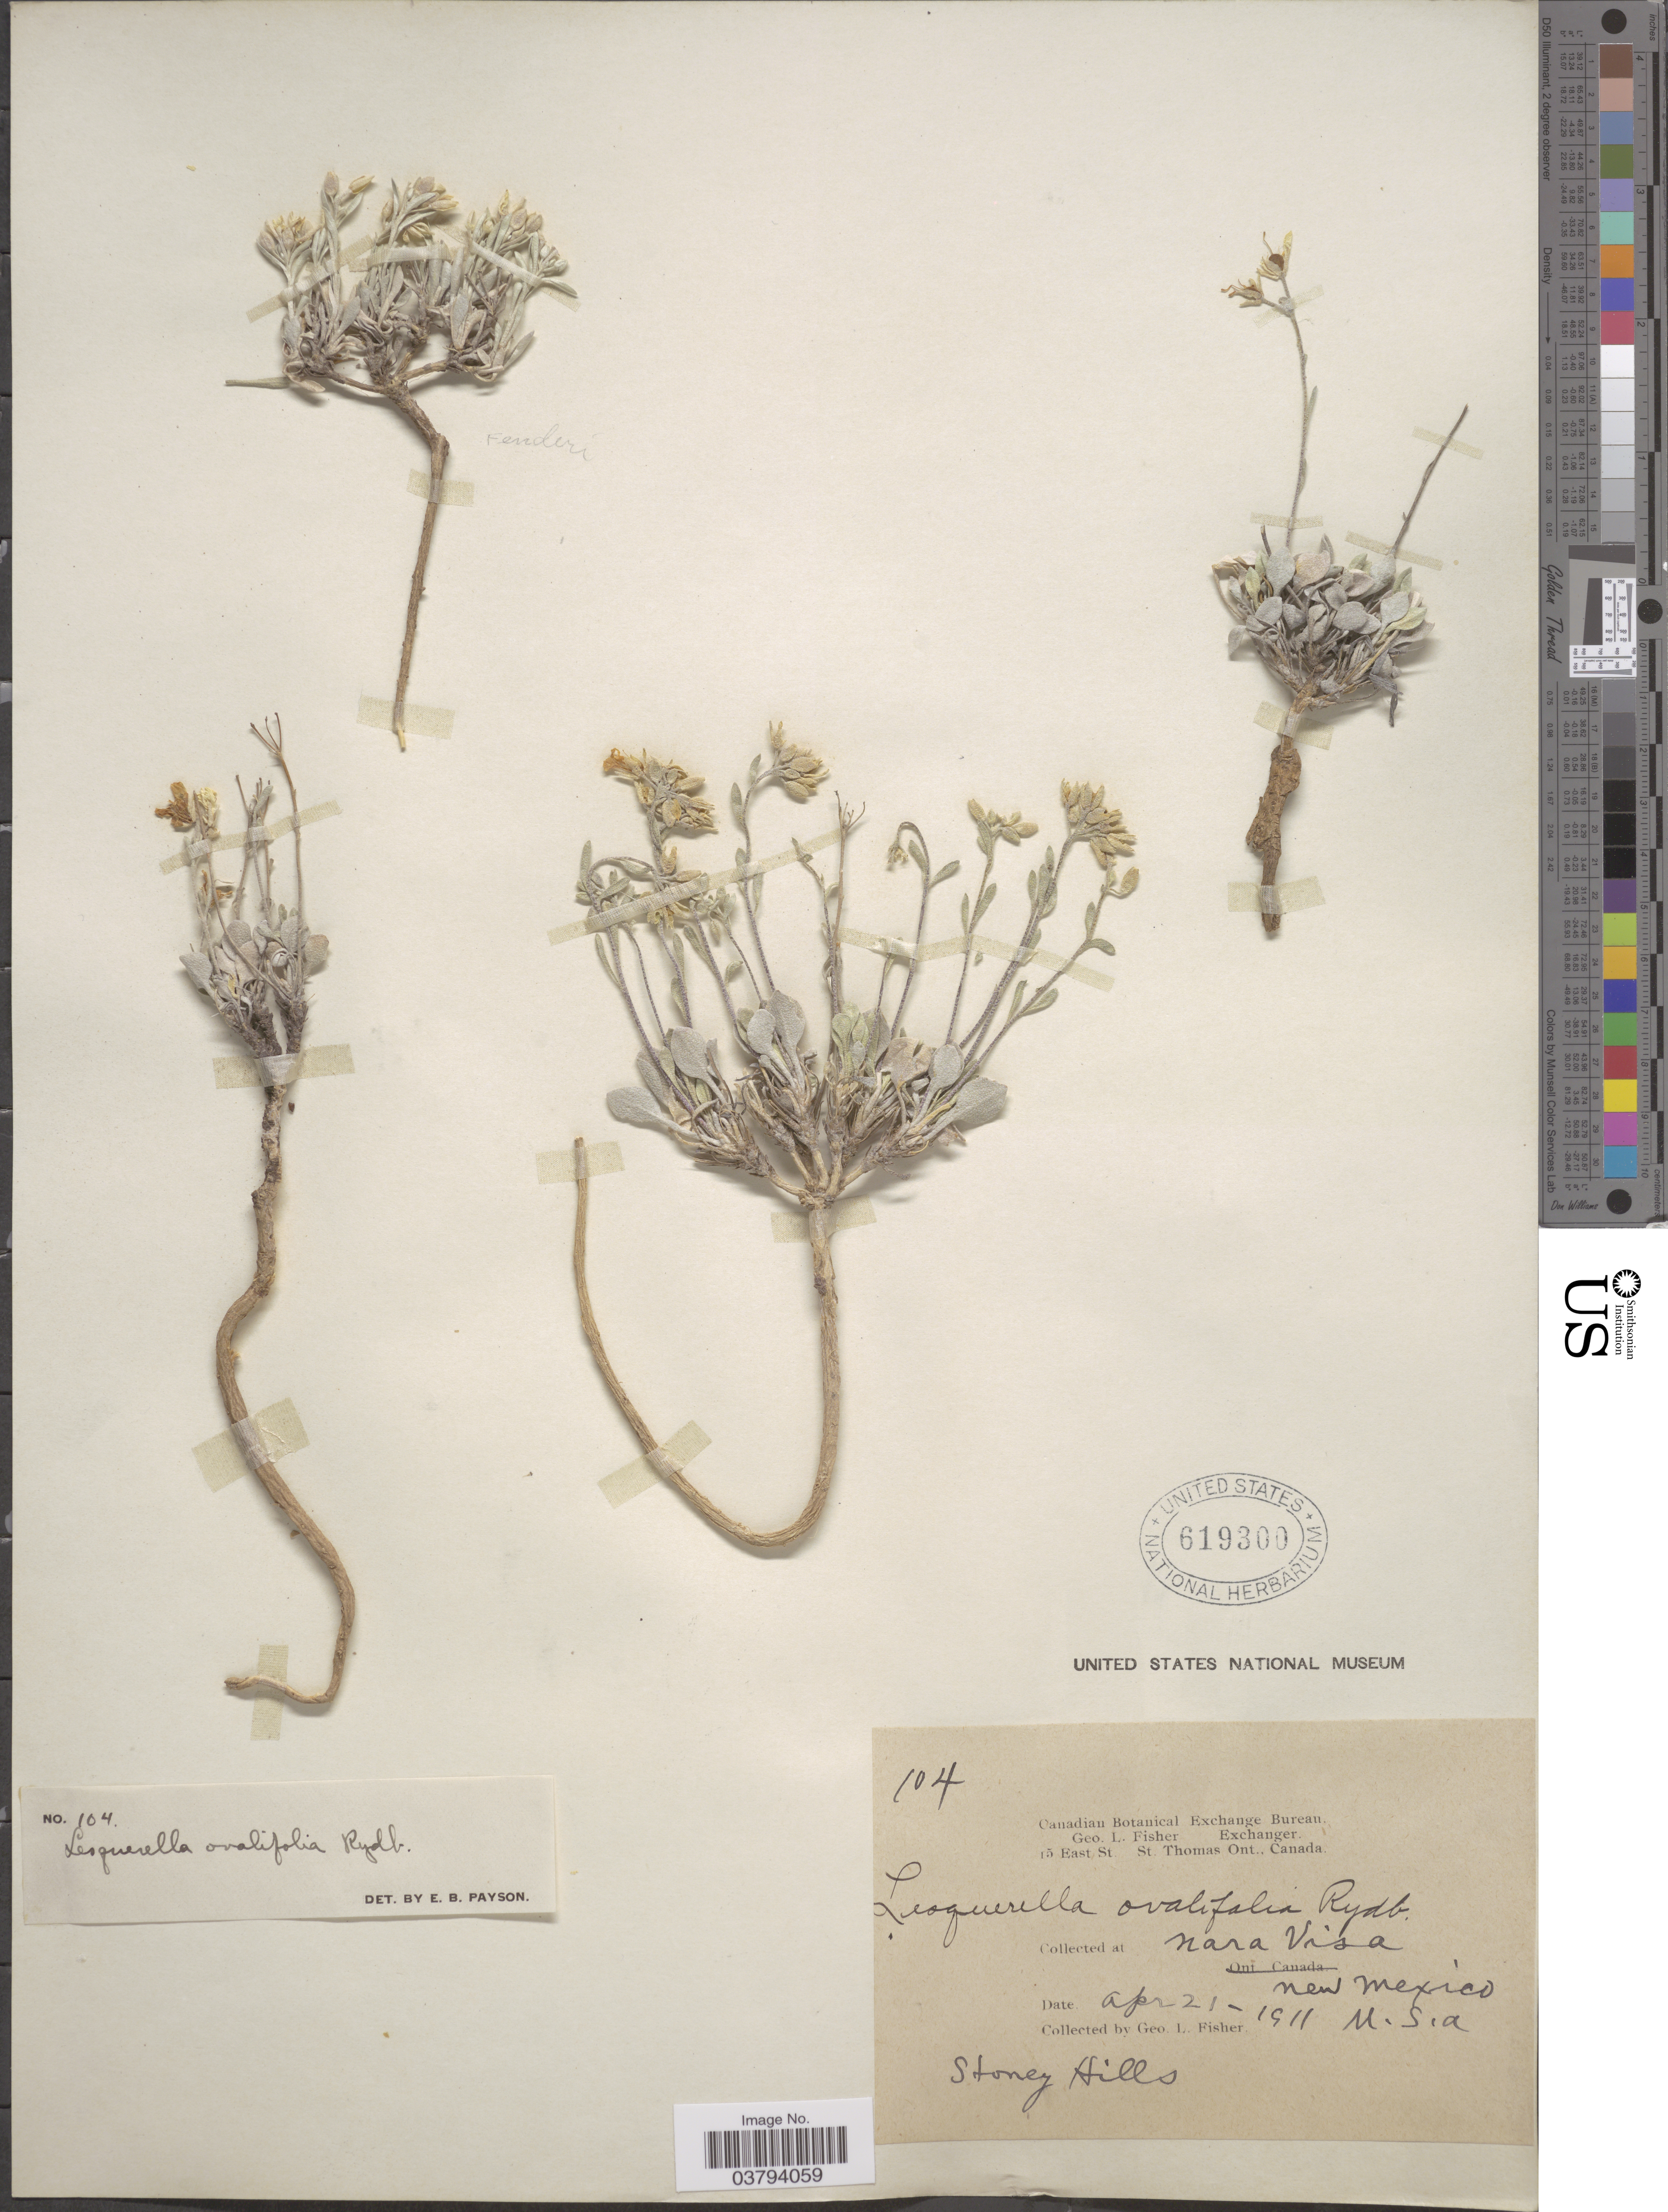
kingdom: Plantae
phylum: Tracheophyta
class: Magnoliopsida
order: Brassicales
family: Brassicaceae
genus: Lesquerella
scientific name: Lesquerella ovalifolia subsp. ovalifolia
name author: Rydb. ex Britton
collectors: G. L. Fisher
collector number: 104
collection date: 1911-04-21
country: United States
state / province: New Mexico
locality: Nara Visa. Stoney Hills.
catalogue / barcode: US 619300